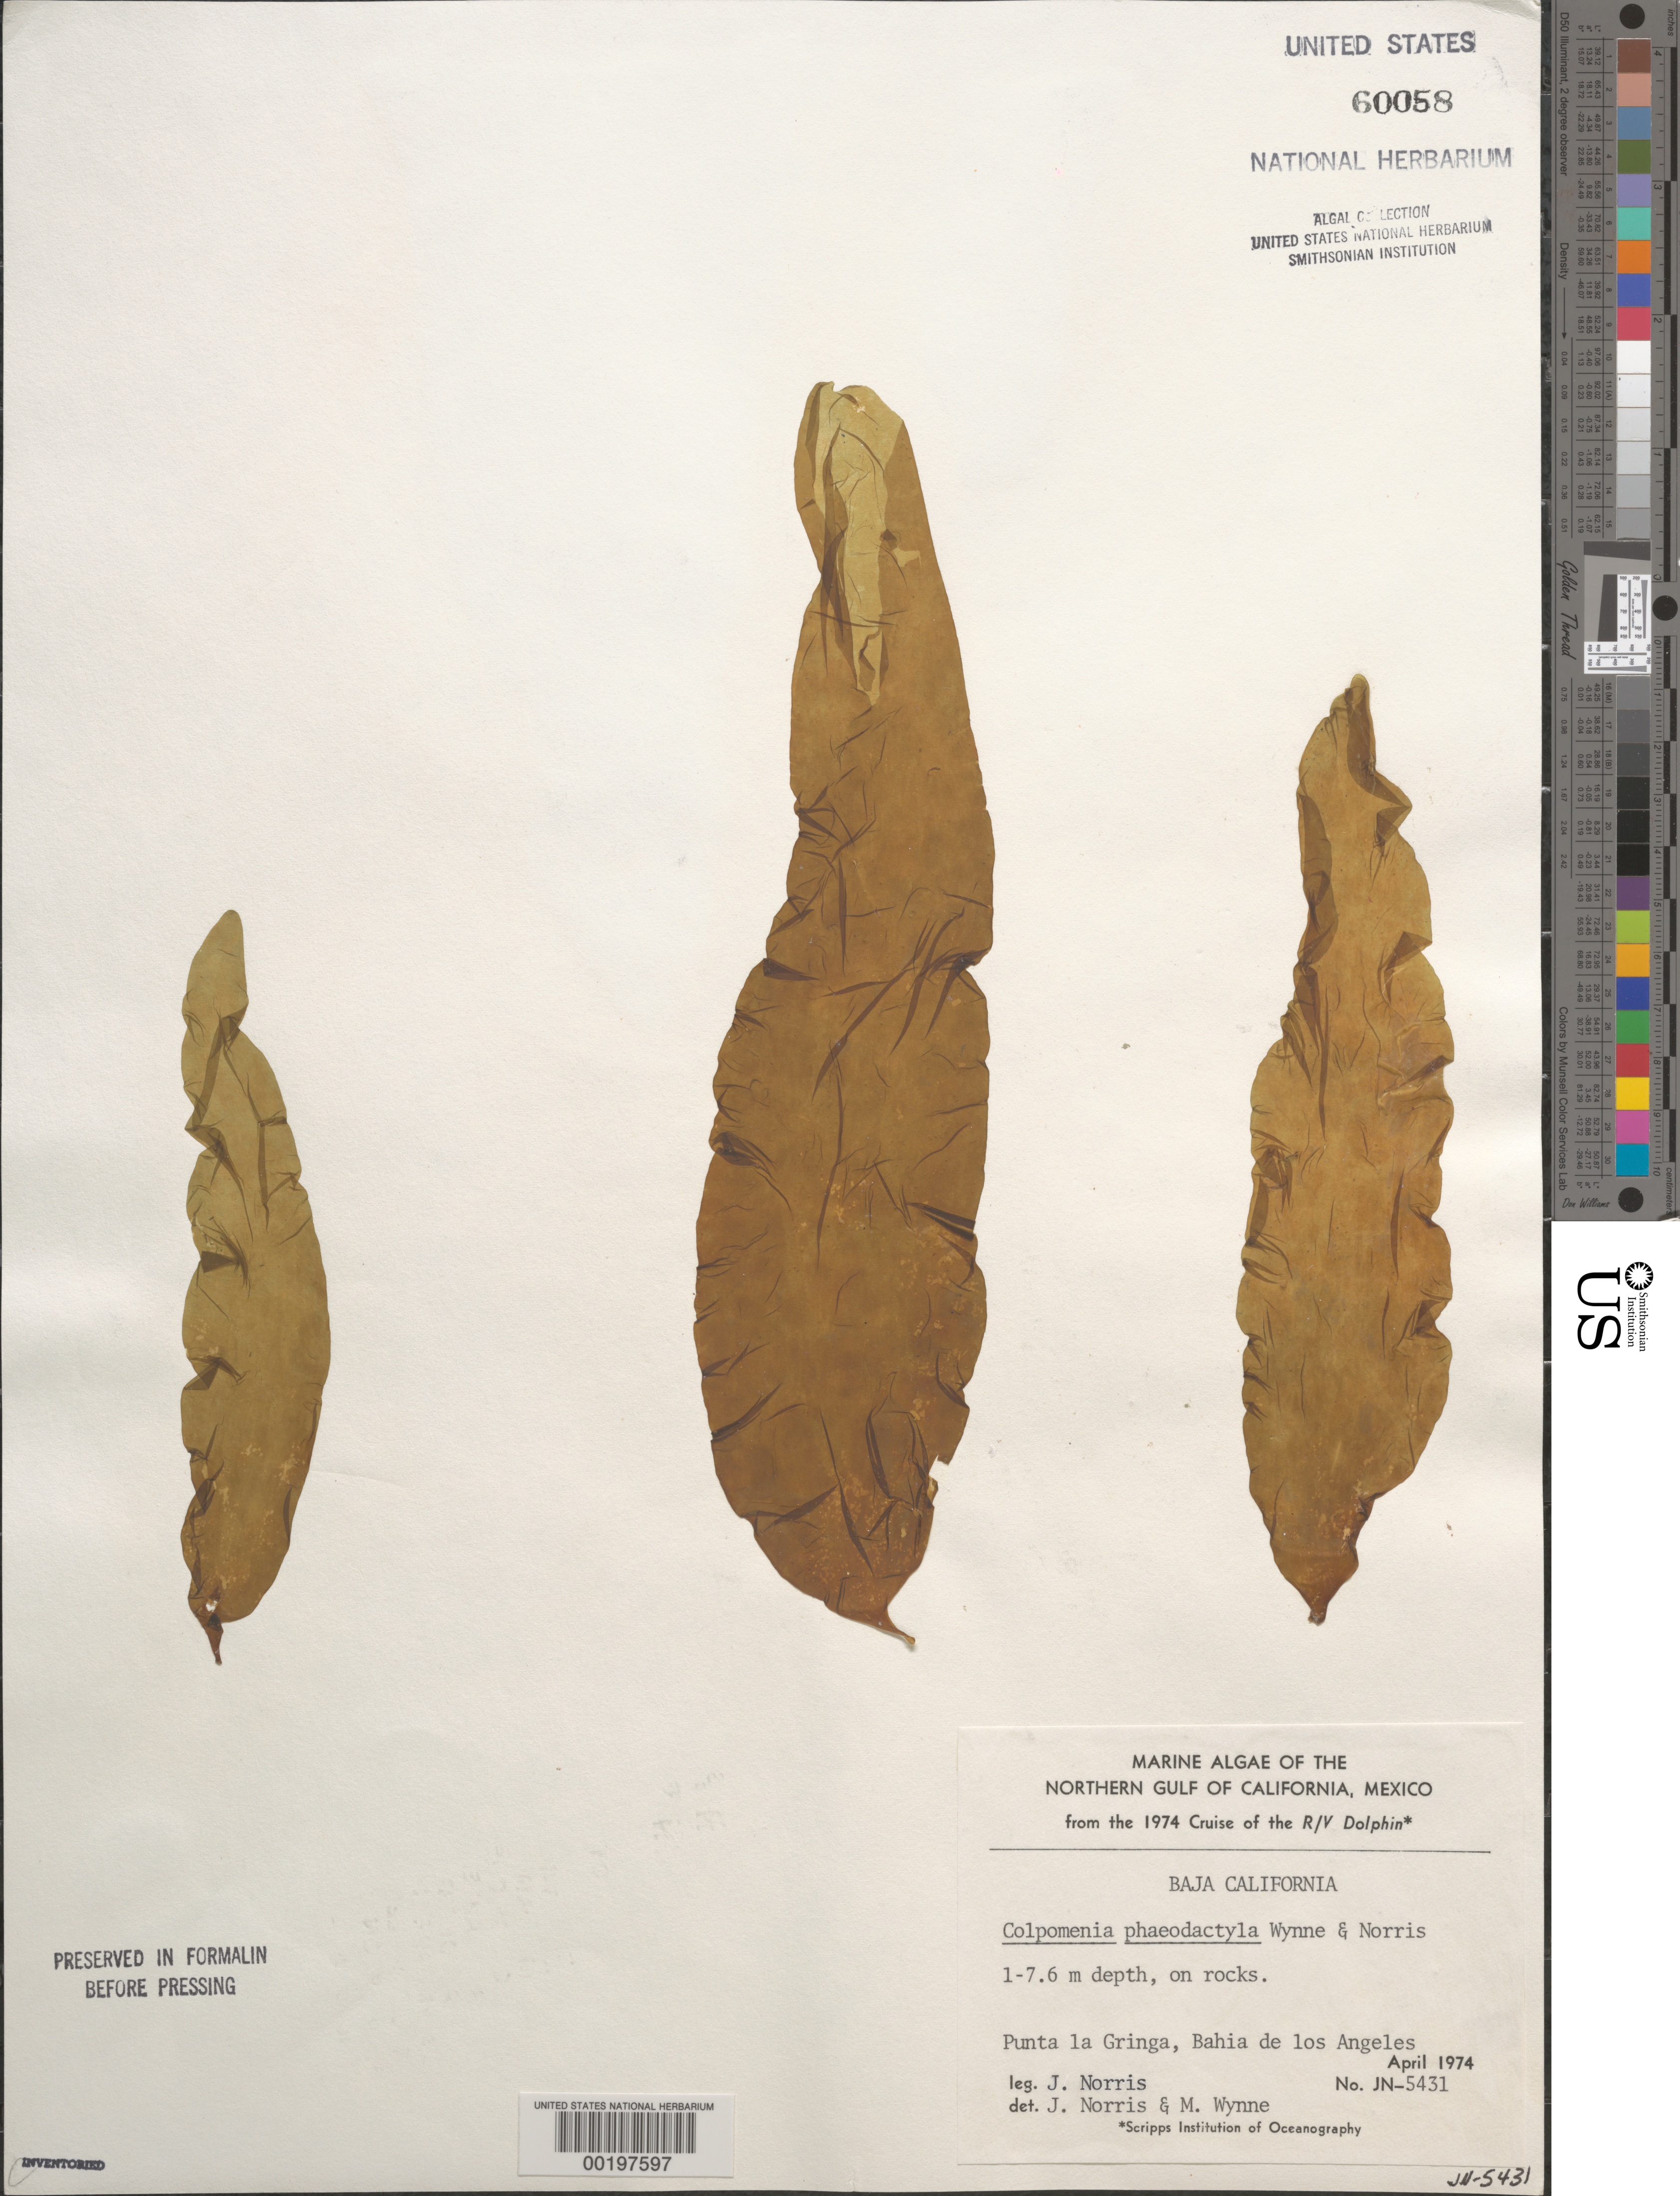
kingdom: Chromista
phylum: Ochrophyta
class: Phaeophyceae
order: Scytosiphonales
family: Scytosiphonaceae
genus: Dactylosiphon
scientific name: Dactylosiphon durvillei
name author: (Bory) Santiañez et al.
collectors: J. N. Norris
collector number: JN-5431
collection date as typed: Apr 1974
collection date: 1974-04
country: Mexico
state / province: Baja California Norte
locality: Punta La Gringa, Bahia de los Angeles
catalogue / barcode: US 60058